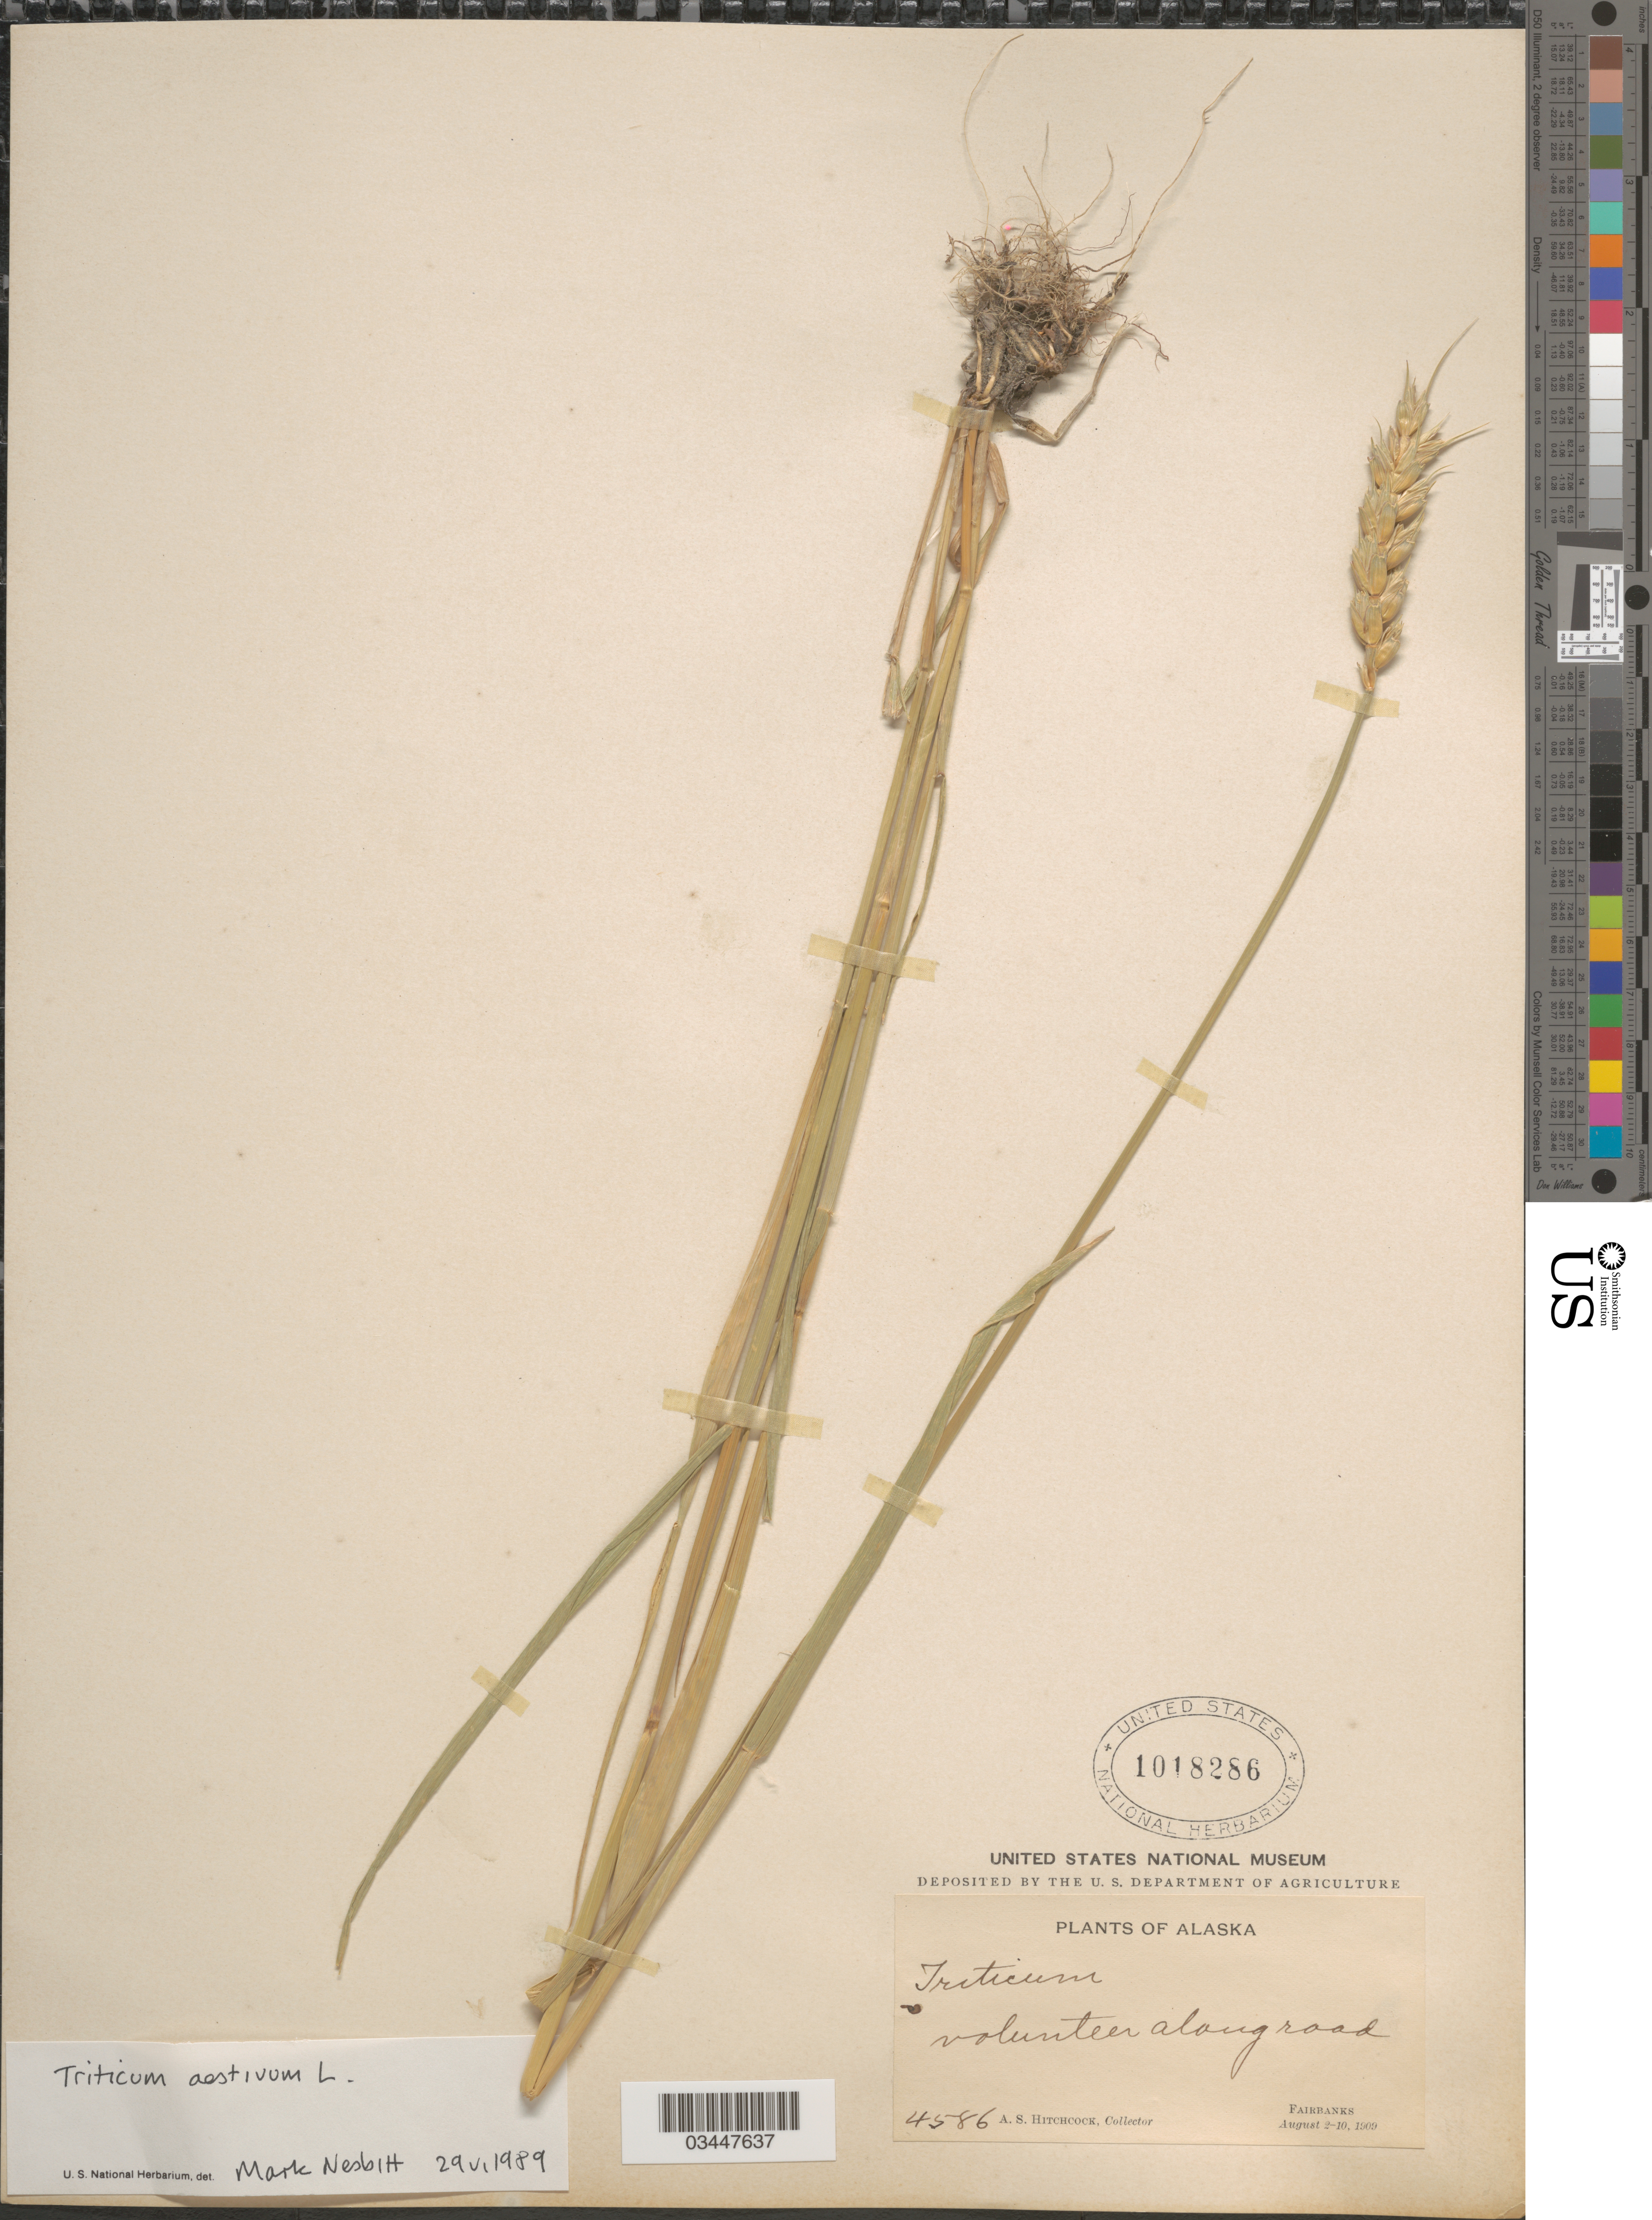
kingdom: Plantae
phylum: Tracheophyta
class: Liliopsida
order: Poales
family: Poaceae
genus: Triticum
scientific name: Triticum aestivum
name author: L.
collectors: A. S. Hitchcock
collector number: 4586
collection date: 1909-08-02/1909-08-10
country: United States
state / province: Alaska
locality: Fairbanks.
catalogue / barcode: US 1018286